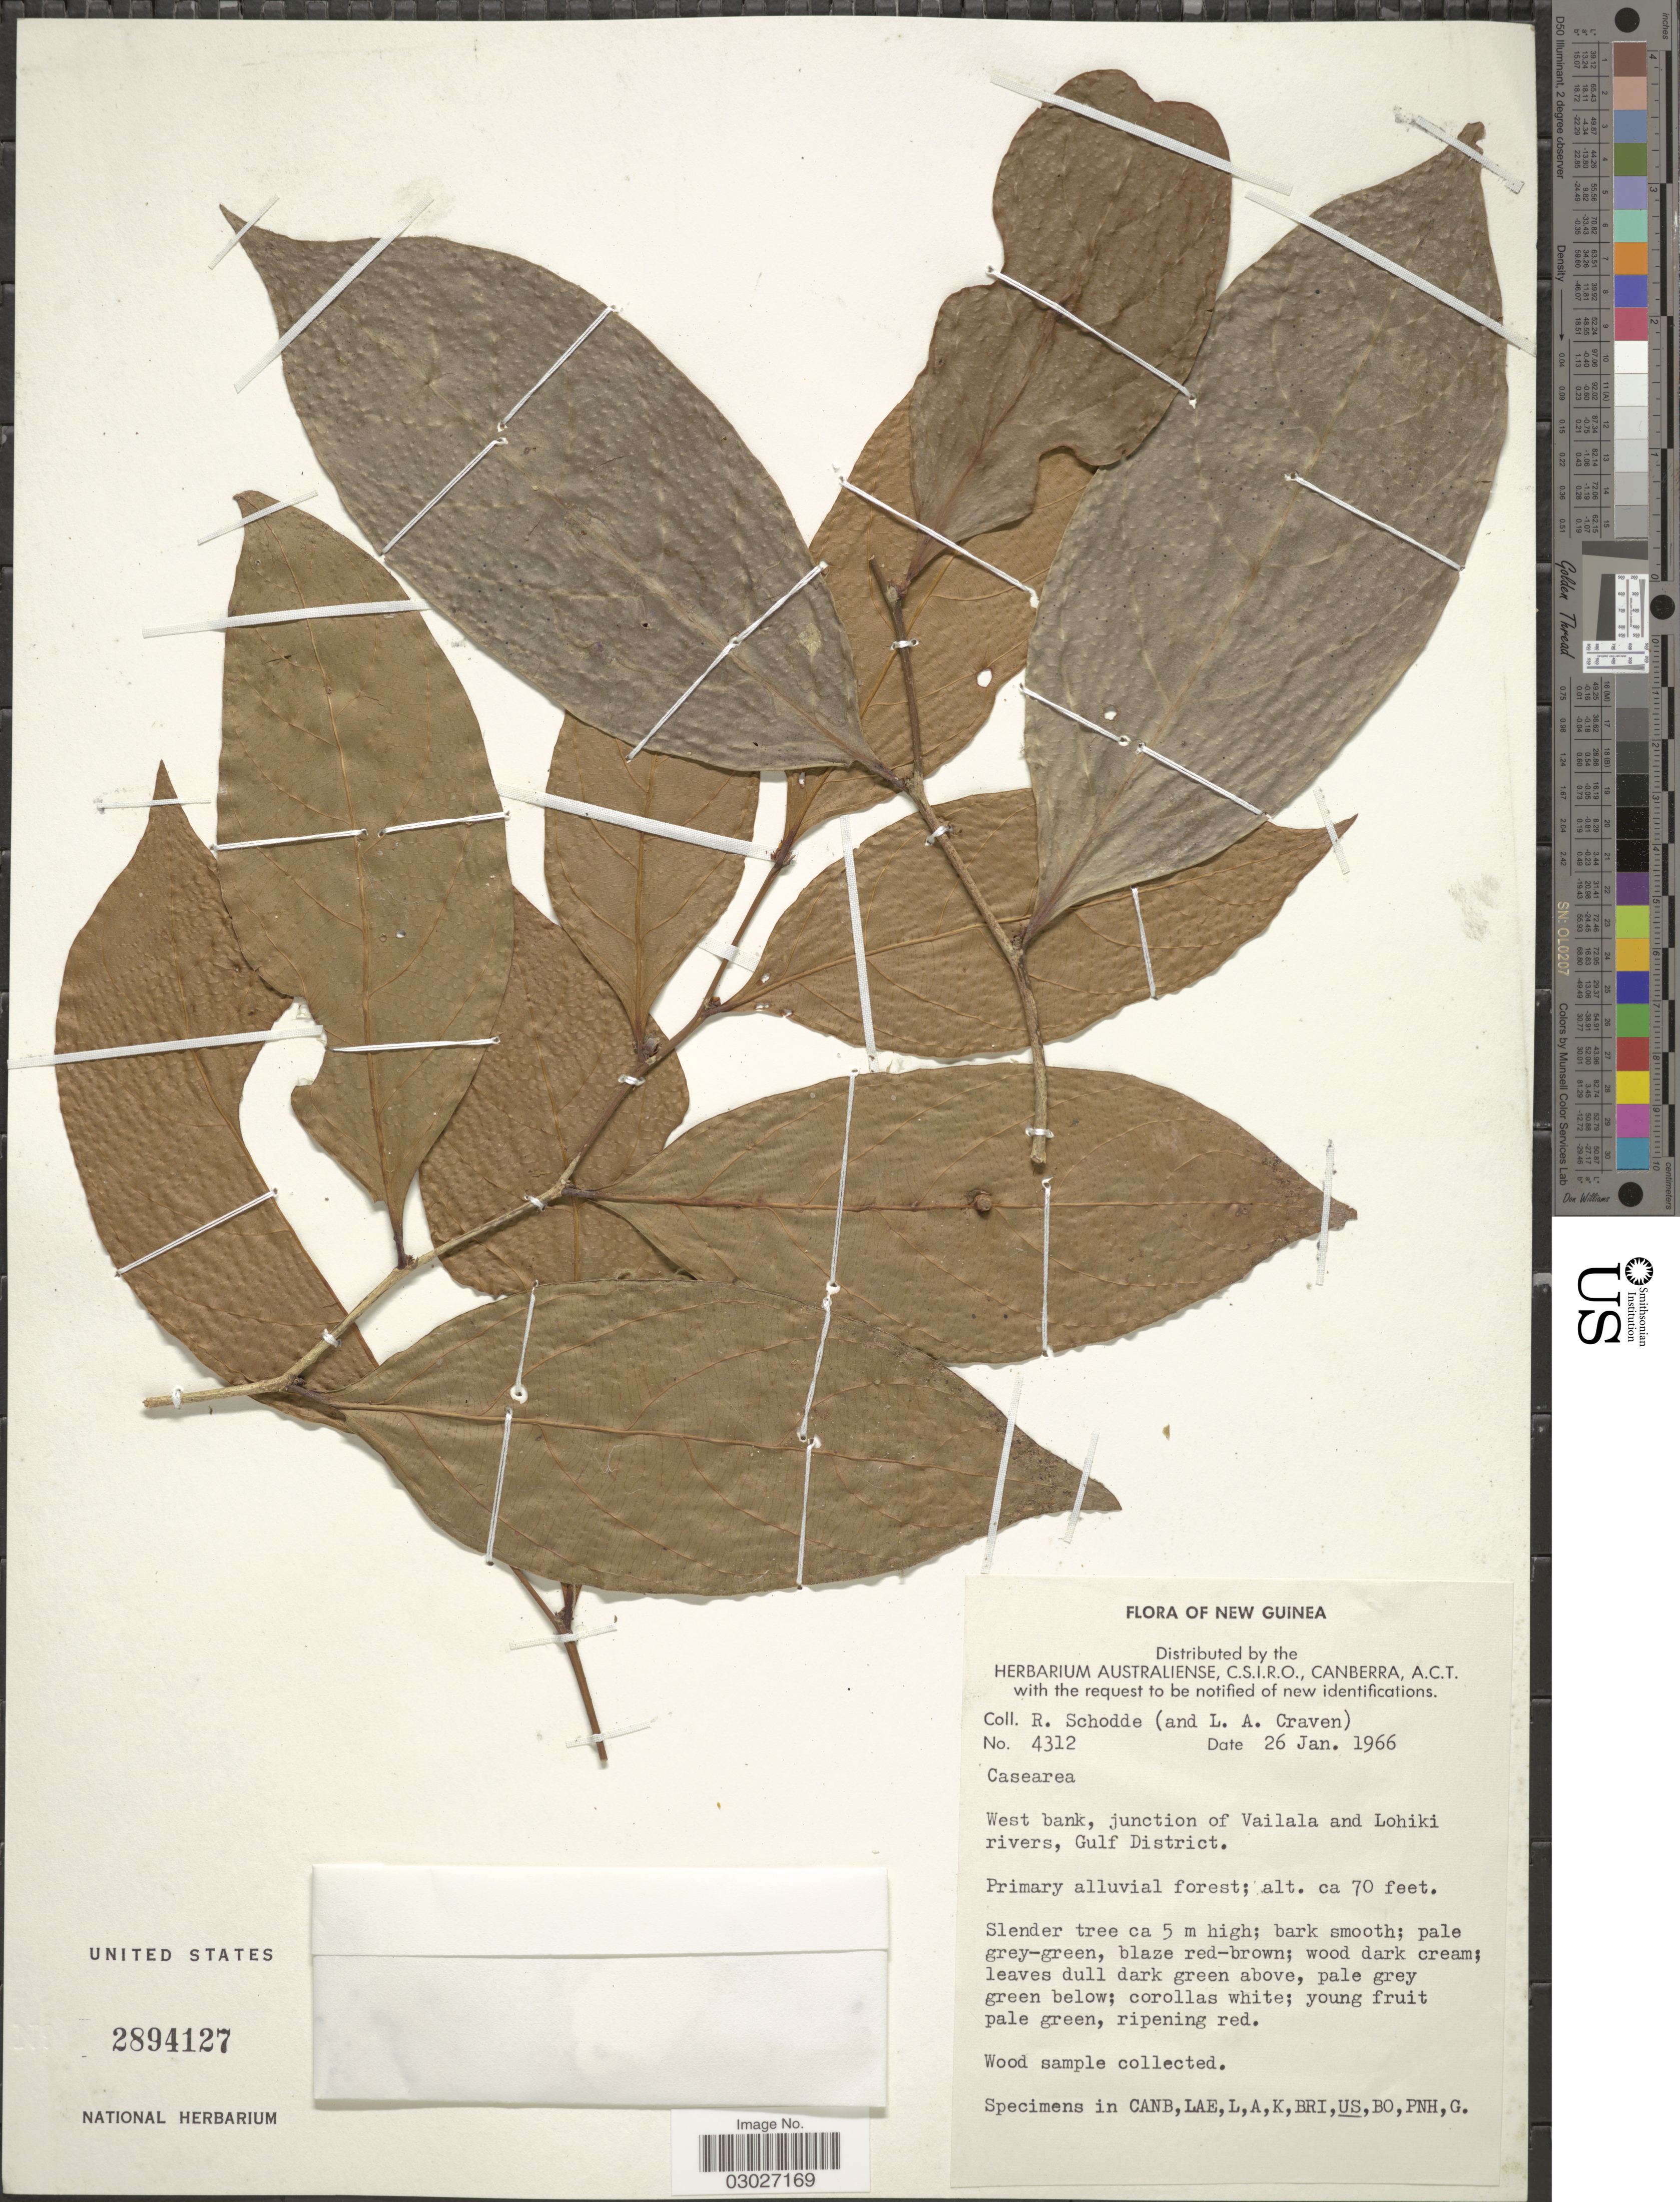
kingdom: Plantae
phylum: Tracheophyta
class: Magnoliopsida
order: Malpighiales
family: Salicaceae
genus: Casearia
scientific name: Casearia sp.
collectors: R. Schodde & L. A. Craven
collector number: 4312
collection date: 1966-01-26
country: Papua New Guinea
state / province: Gulf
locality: New Guinea, West bank, junction of Vailala and Lohiki rivers, Gulf District.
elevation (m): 21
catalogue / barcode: US 2894127